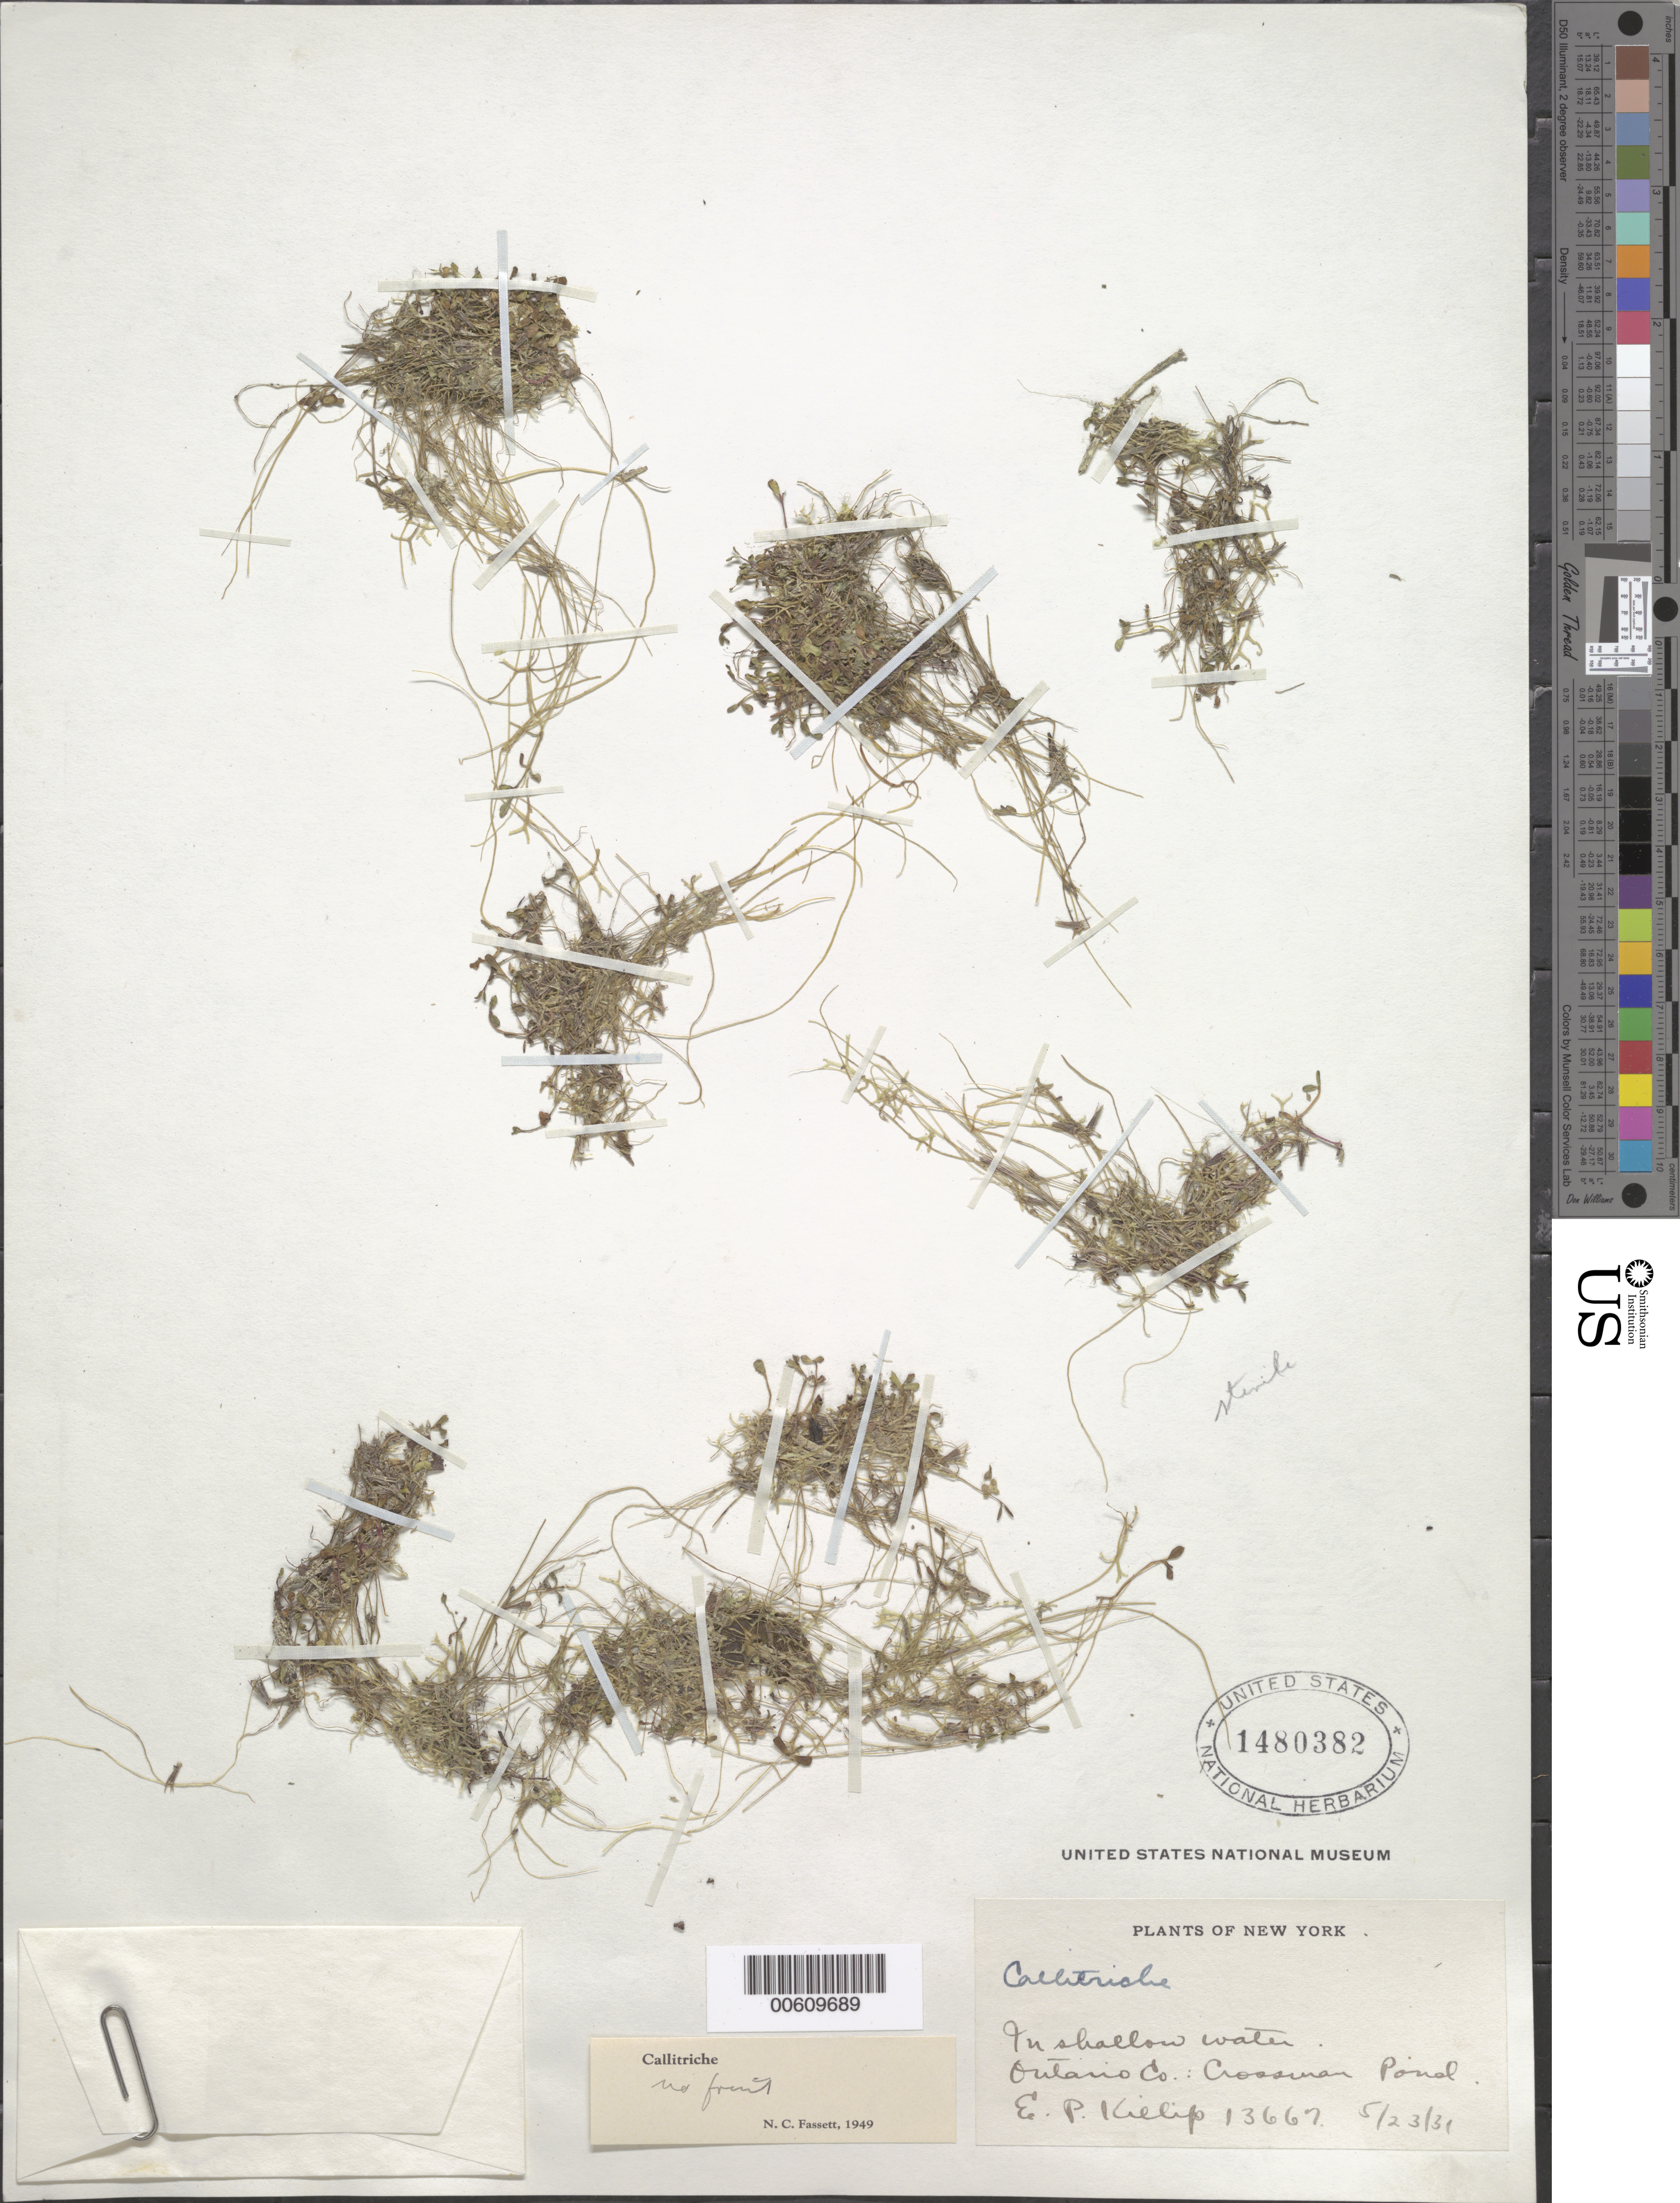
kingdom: Plantae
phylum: Tracheophyta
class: Magnoliopsida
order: Lamiales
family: Plantaginaceae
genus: Callitriche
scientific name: Callitriche sp.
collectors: E. P. Killip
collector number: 13667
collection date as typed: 23 May 1931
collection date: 1931-05-23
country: United States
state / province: New York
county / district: Ontario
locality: Crossman Pond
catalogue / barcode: US 1480382